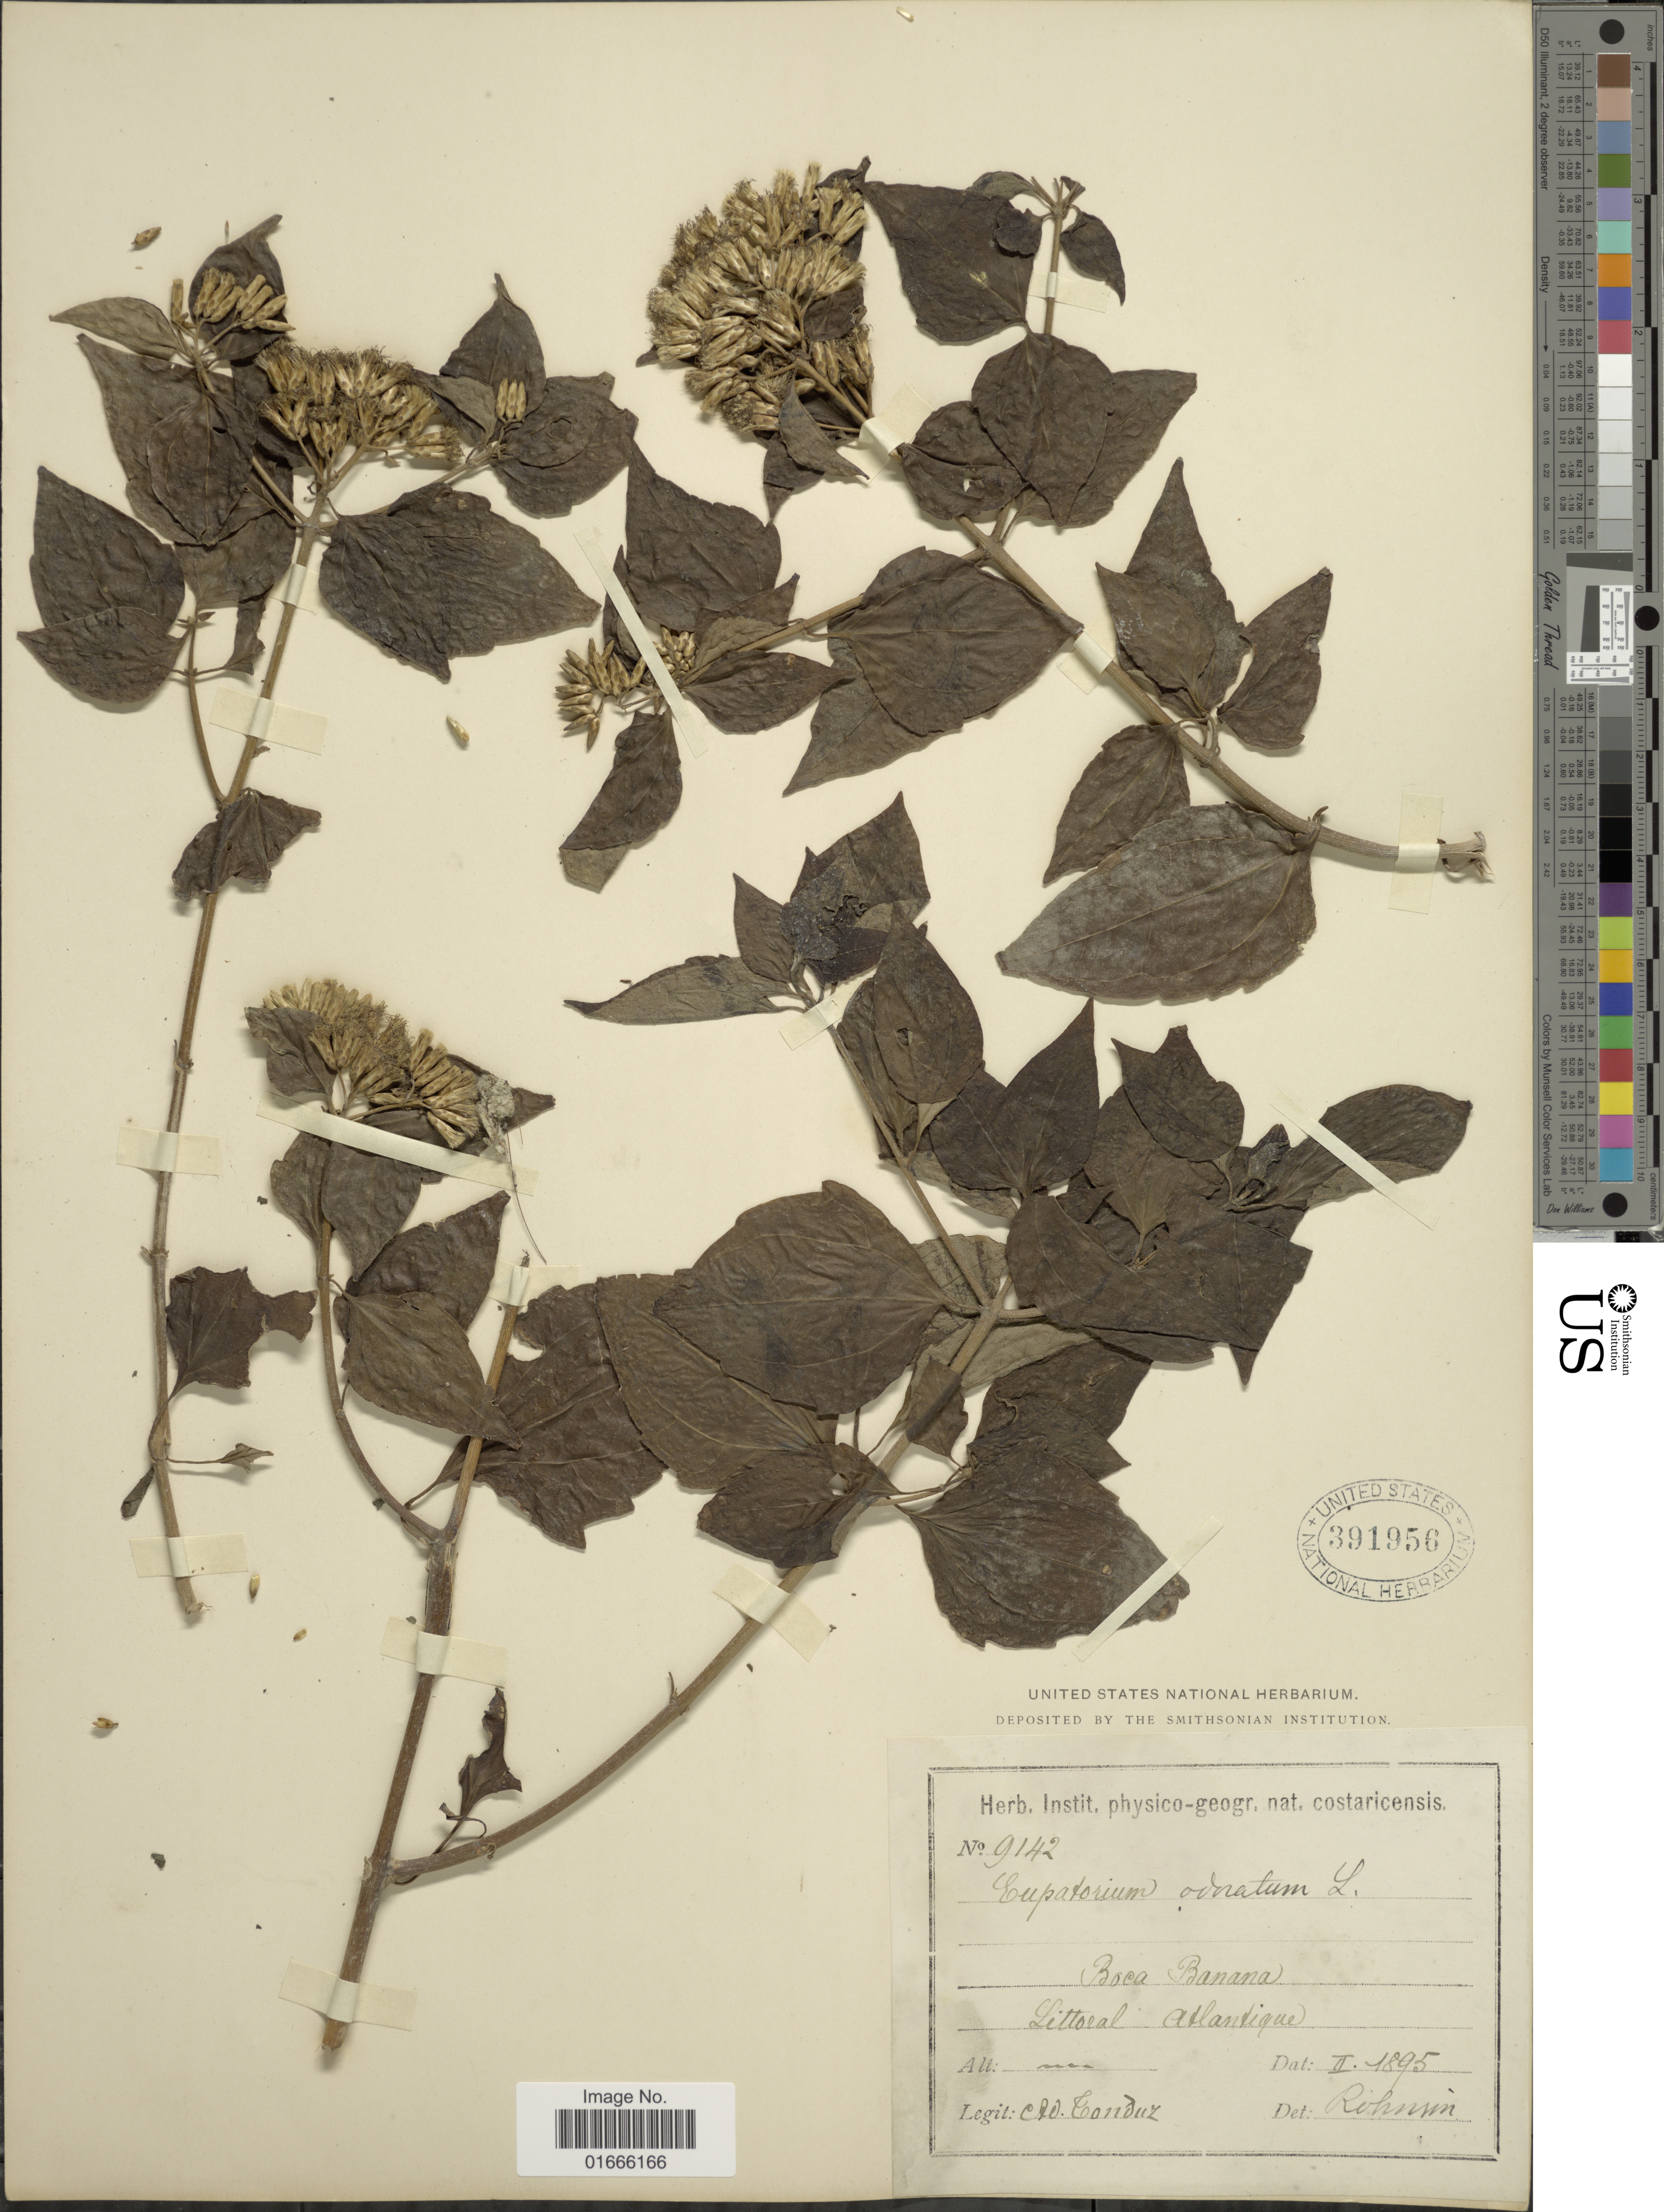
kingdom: Plantae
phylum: Tracheophyta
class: Magnoliopsida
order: Asterales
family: Asteraceae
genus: Chromolaena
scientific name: Chromolaena odorata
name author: (L.) R.M. King & H. Rob.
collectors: A. Tonduz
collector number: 9142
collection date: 1895-02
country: Costa Rica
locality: Boca Banana, Littoral Atlantique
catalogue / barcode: US 391956